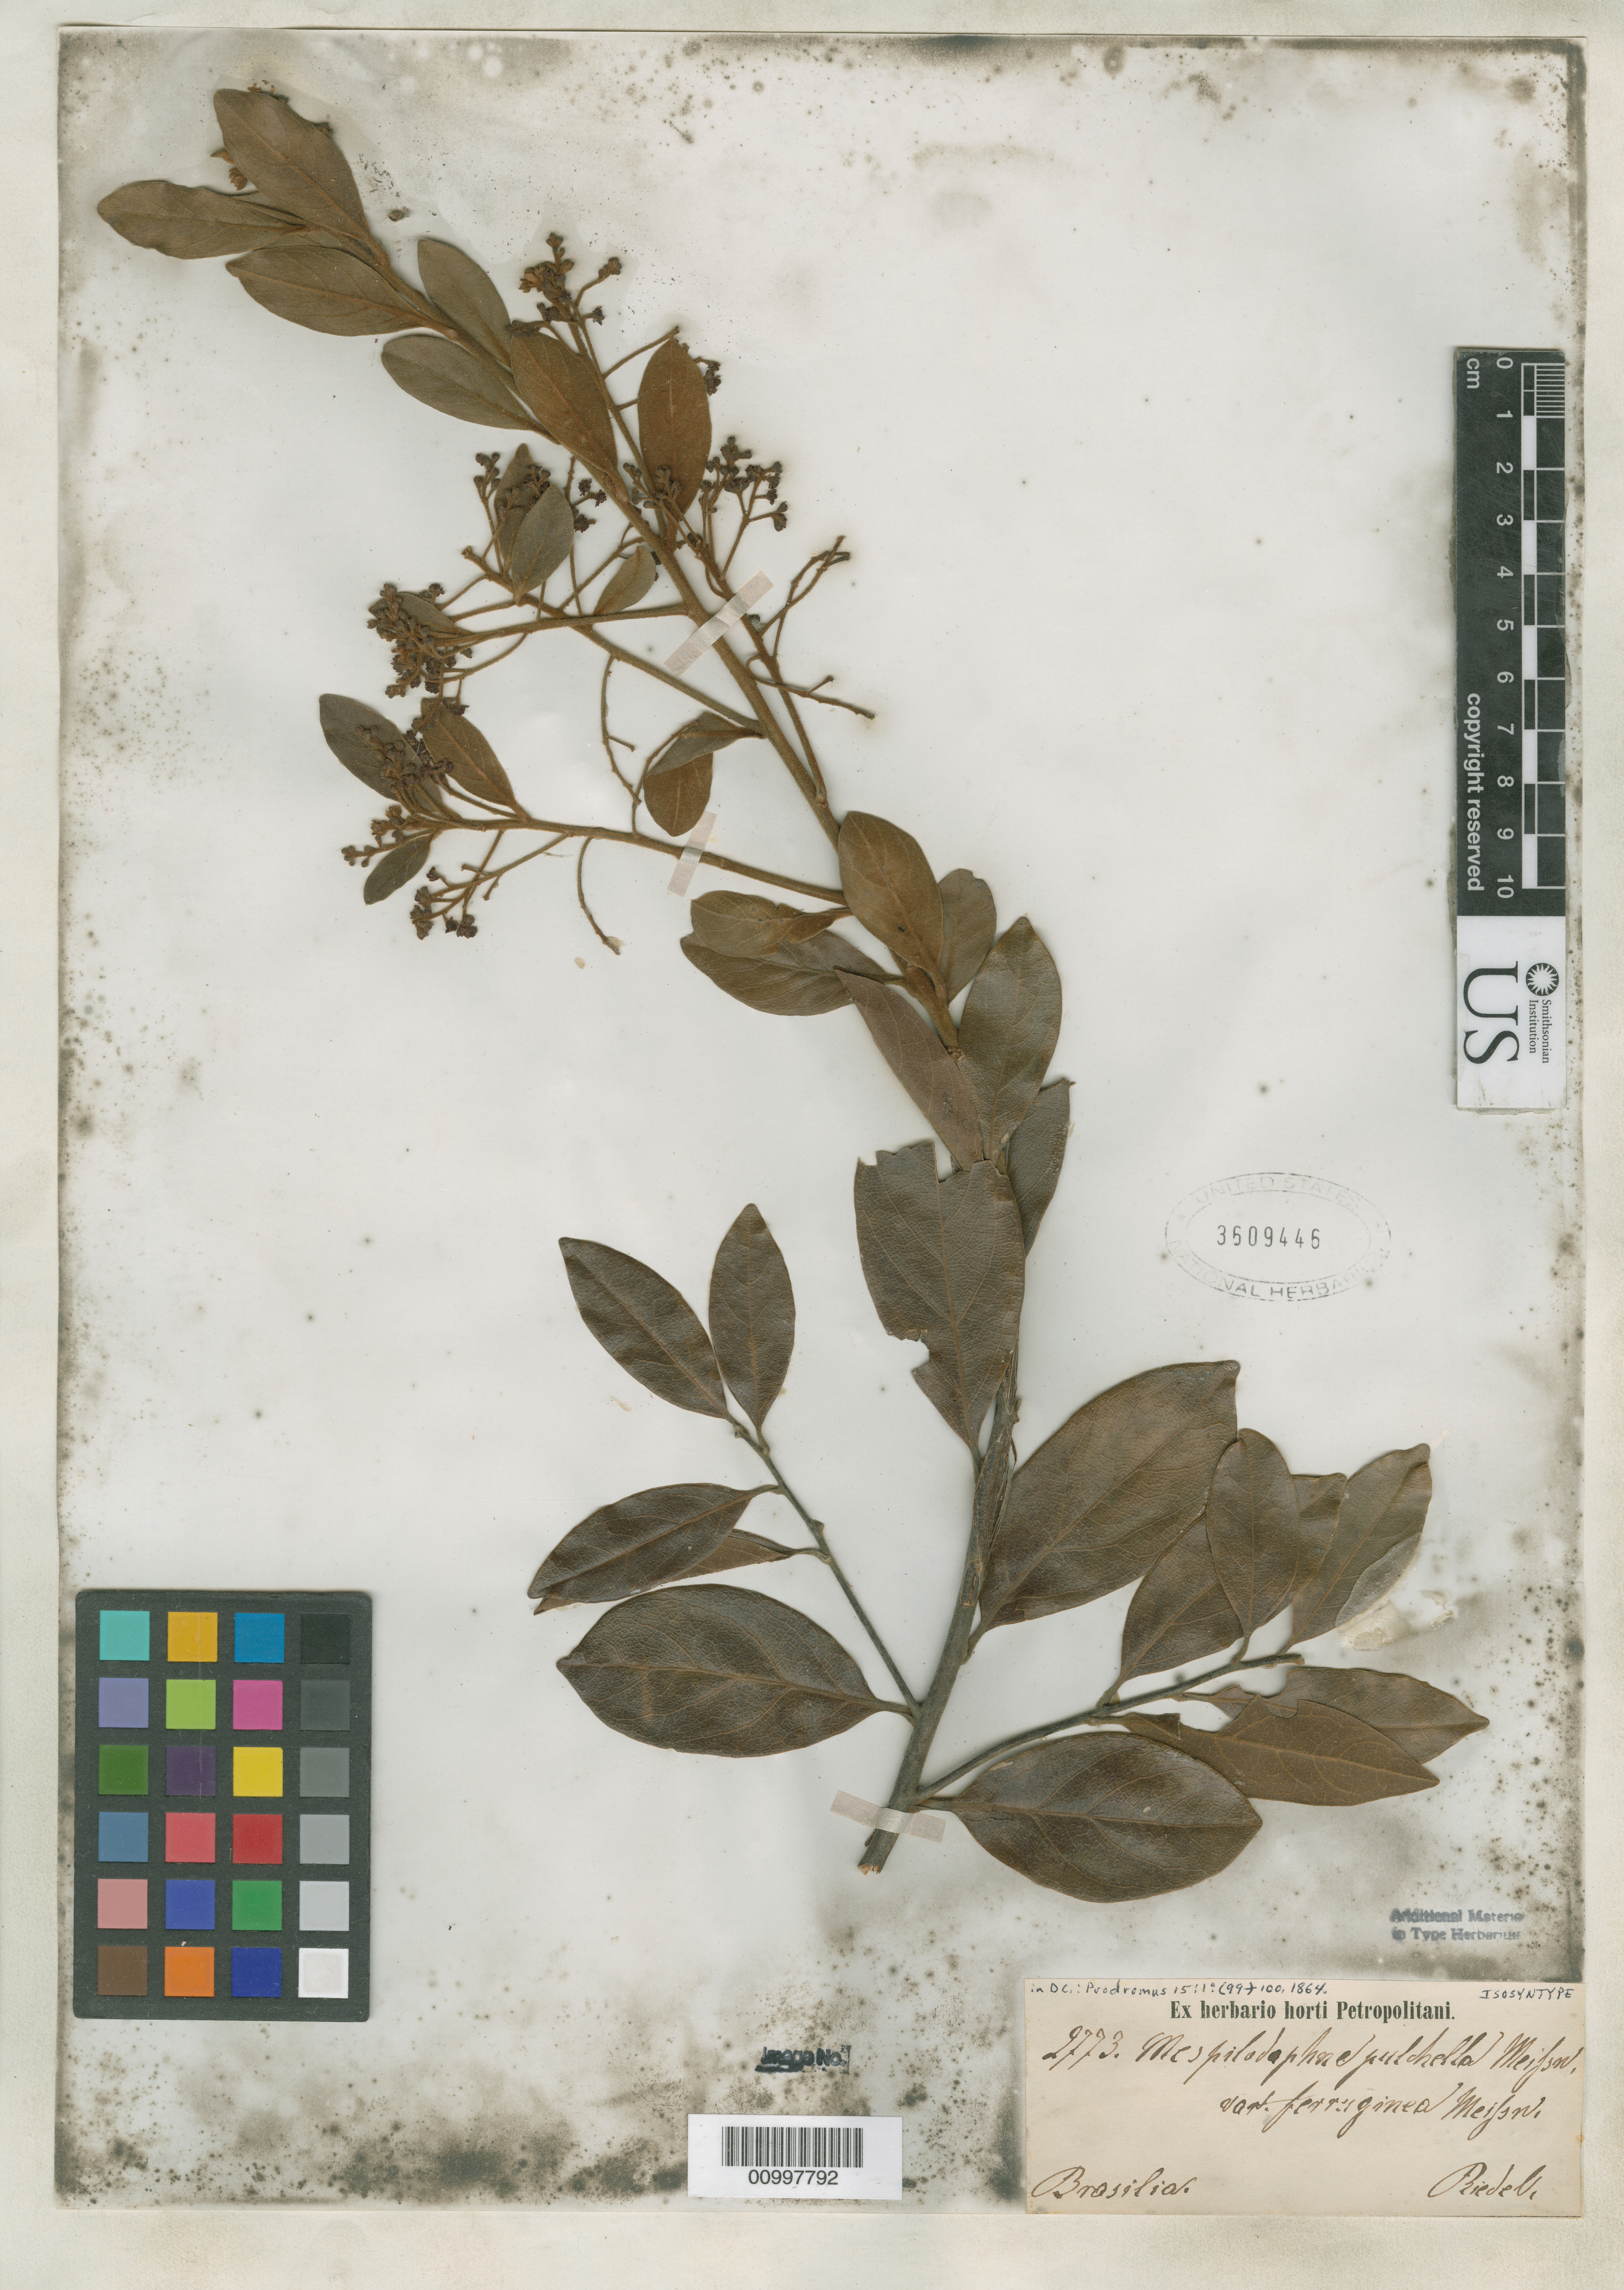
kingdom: Plantae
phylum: Tracheophyta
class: Magnoliopsida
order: Laurales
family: Lauraceae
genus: Mespilodaphne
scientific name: Mespilodaphne pulchella var. ferruginea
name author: Meisn. in DC.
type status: Isosyntype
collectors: L. Riedel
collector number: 2773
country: Brazil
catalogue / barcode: US 3609446